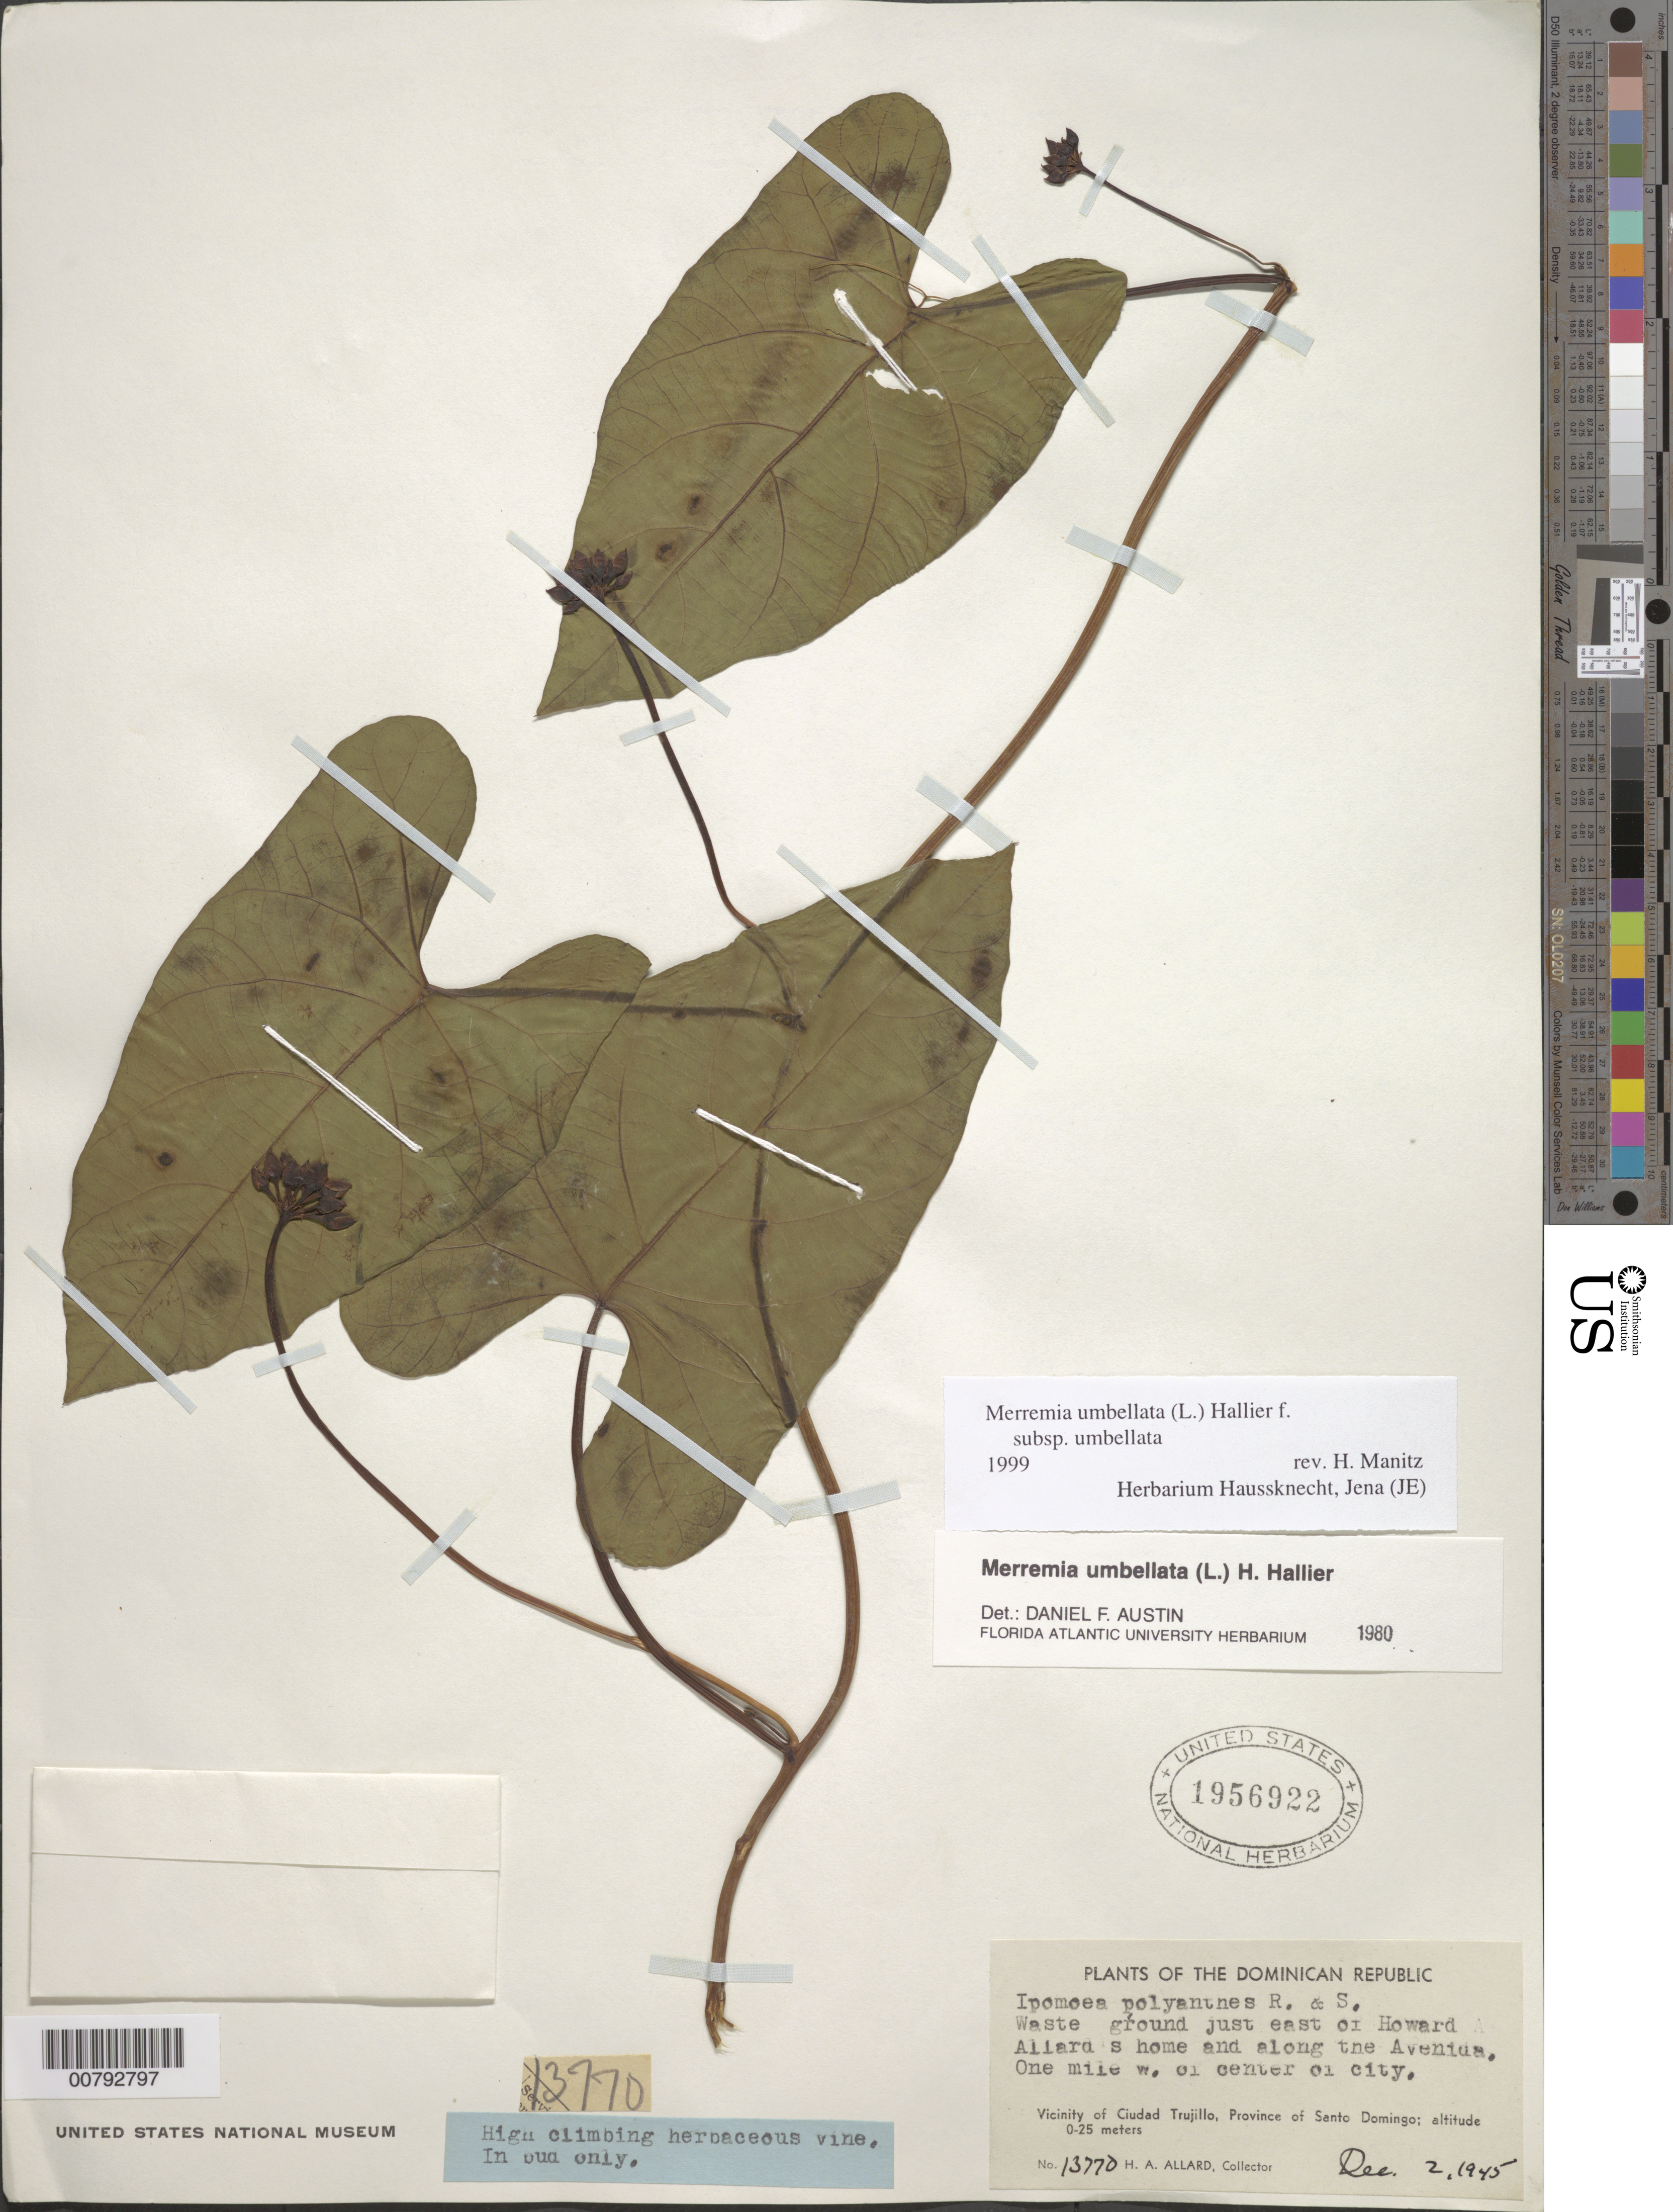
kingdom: Plantae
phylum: Tracheophyta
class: Magnoliopsida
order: Solanales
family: Convolvulaceae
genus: Camonea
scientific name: Camonea umbellata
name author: (L.) A. R. Simões & Staples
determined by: Strong, Mark T., (BOT), Smithsonian Institution - National Museum of Natural History (UNITED STATES)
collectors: H. A. Allard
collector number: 13770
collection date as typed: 02 Dec 1945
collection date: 1945-12-02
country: Dominican Republic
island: Hispaniola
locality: Province of Santo Domingo, vicinity of Ciudad Trujillo, just east of Howard Allard's home and along the Avenida, one mile W. of center of city.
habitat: Waste ground.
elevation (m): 0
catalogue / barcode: US 1956922